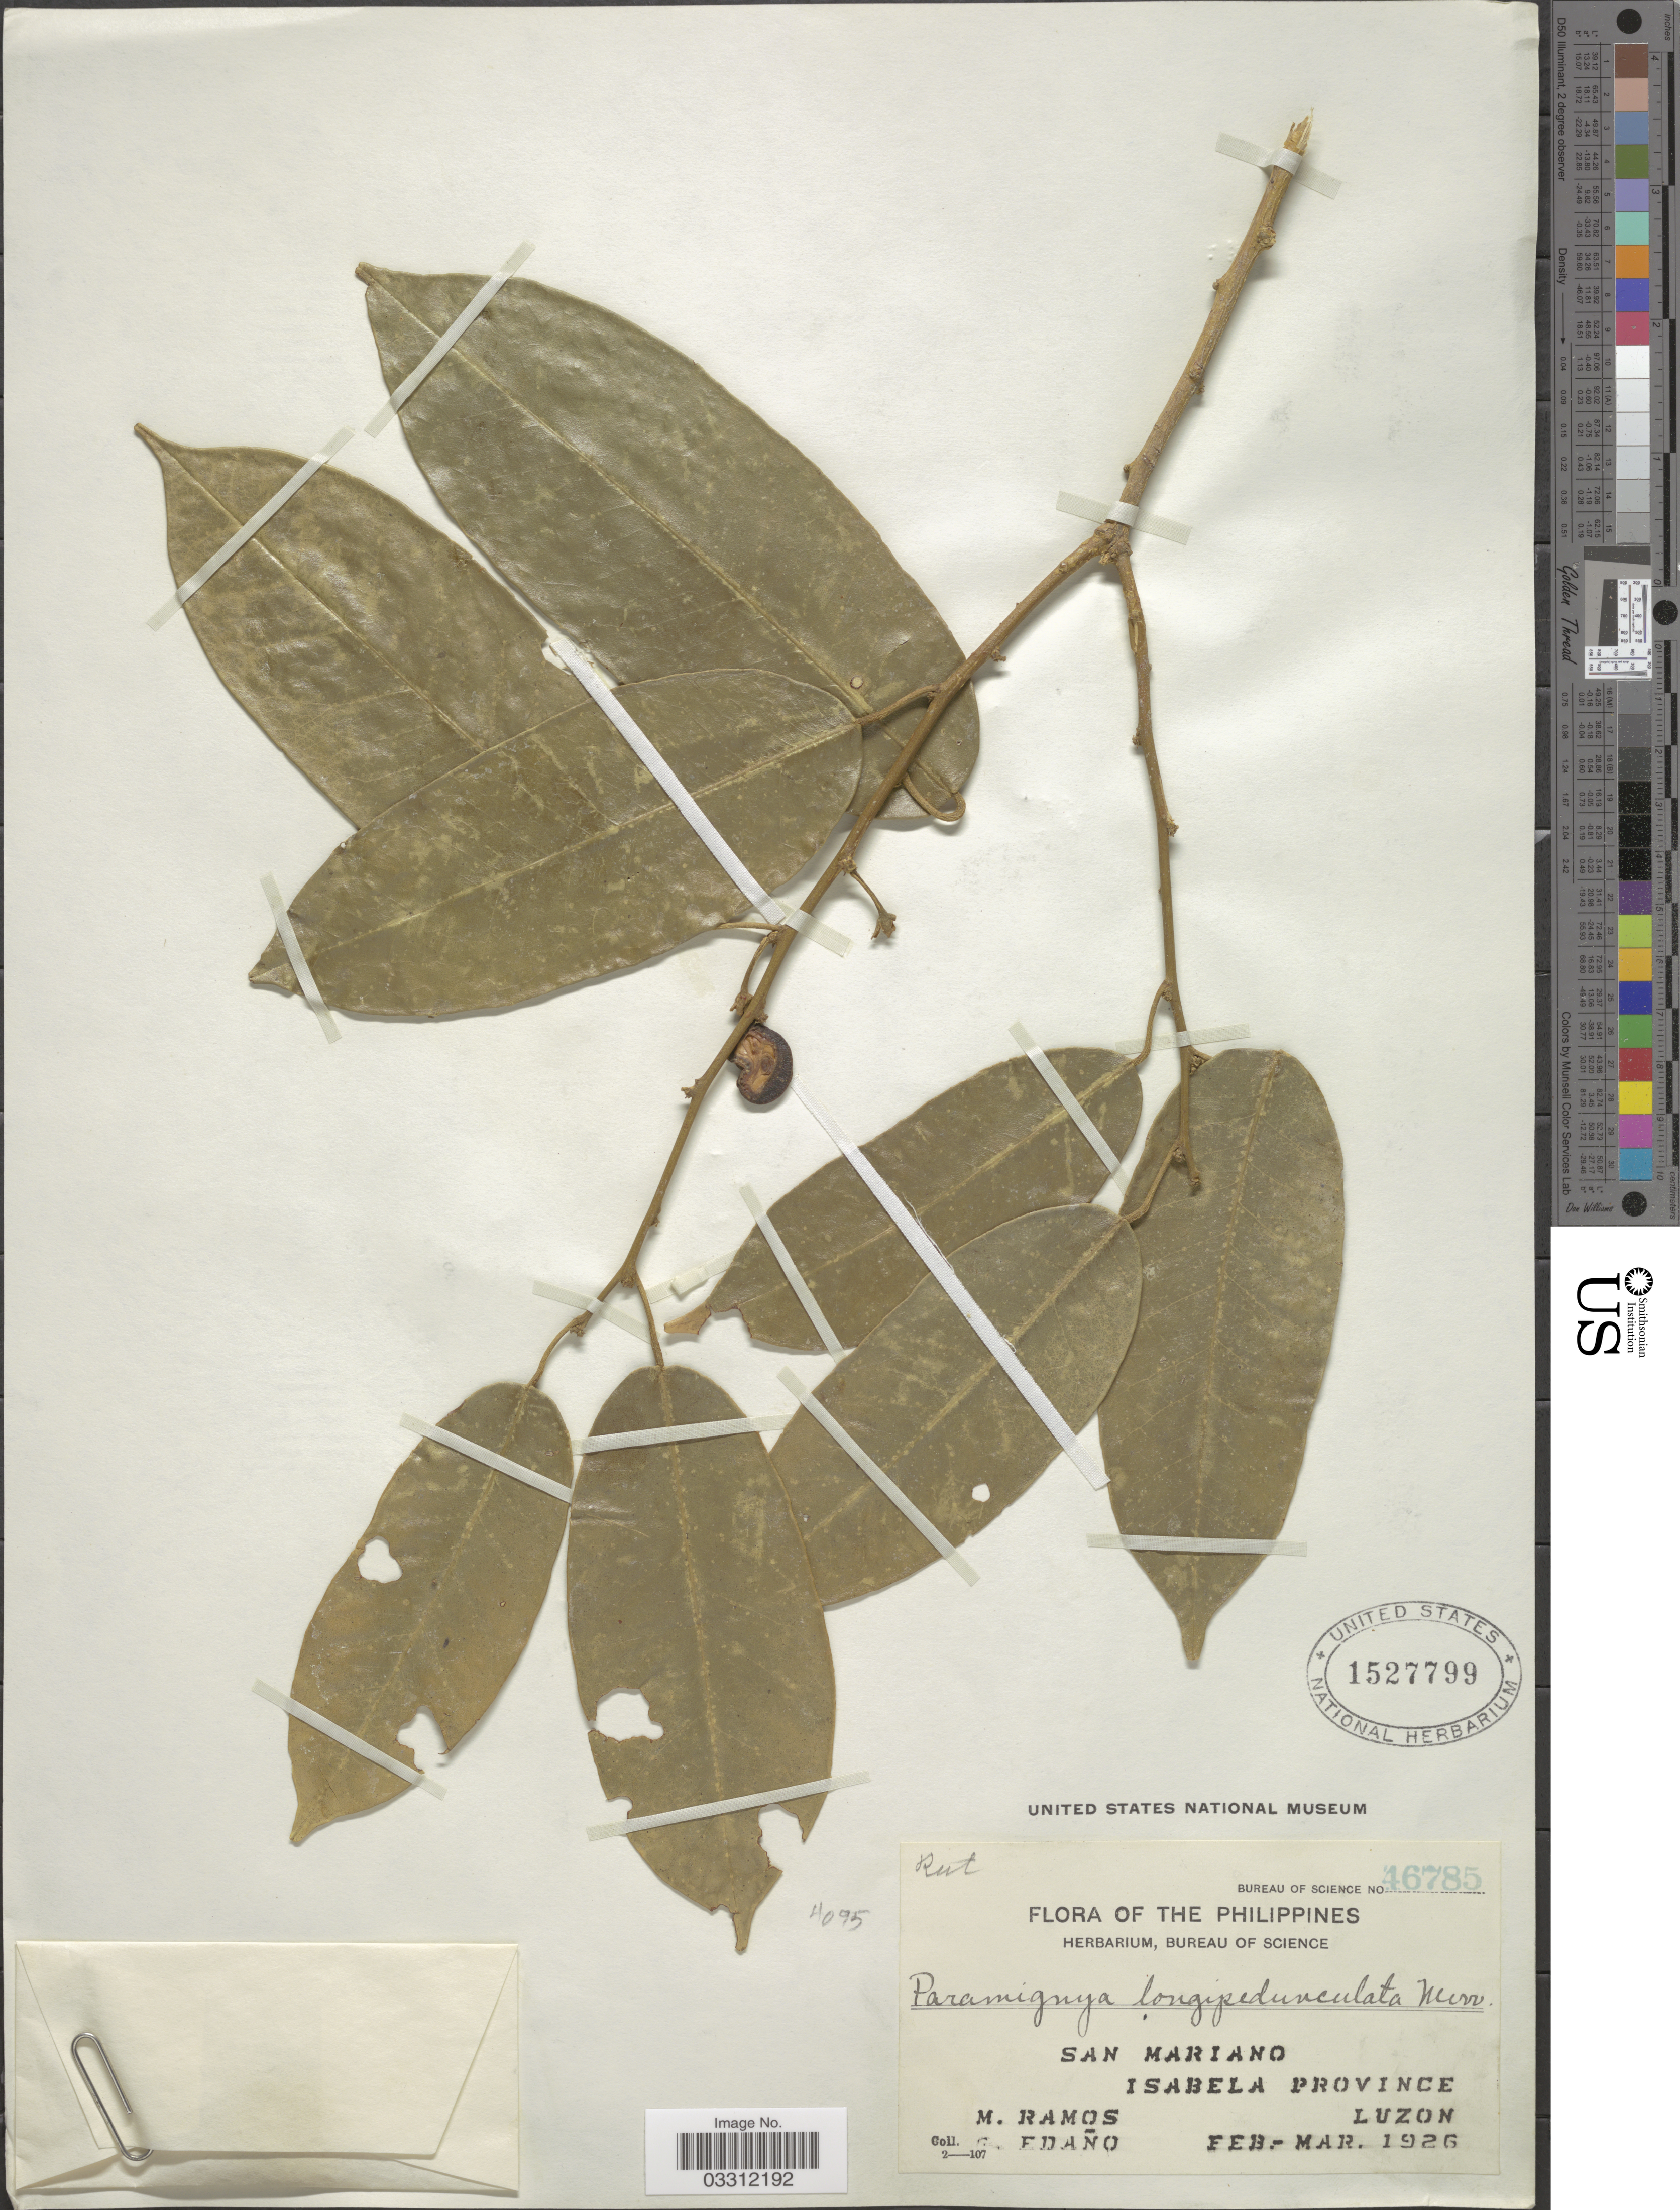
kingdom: Plantae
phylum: Tracheophyta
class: Magnoliopsida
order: Sapindales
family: Rutaceae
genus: Paramignya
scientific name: Paramignya longipedunculata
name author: Merr.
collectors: M. Ramos & G. Edaño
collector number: Bureau of Science 46785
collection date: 1926-02/1926-03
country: Philippines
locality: San Mariano, Isabela Province, Luzon.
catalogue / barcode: US 1527799